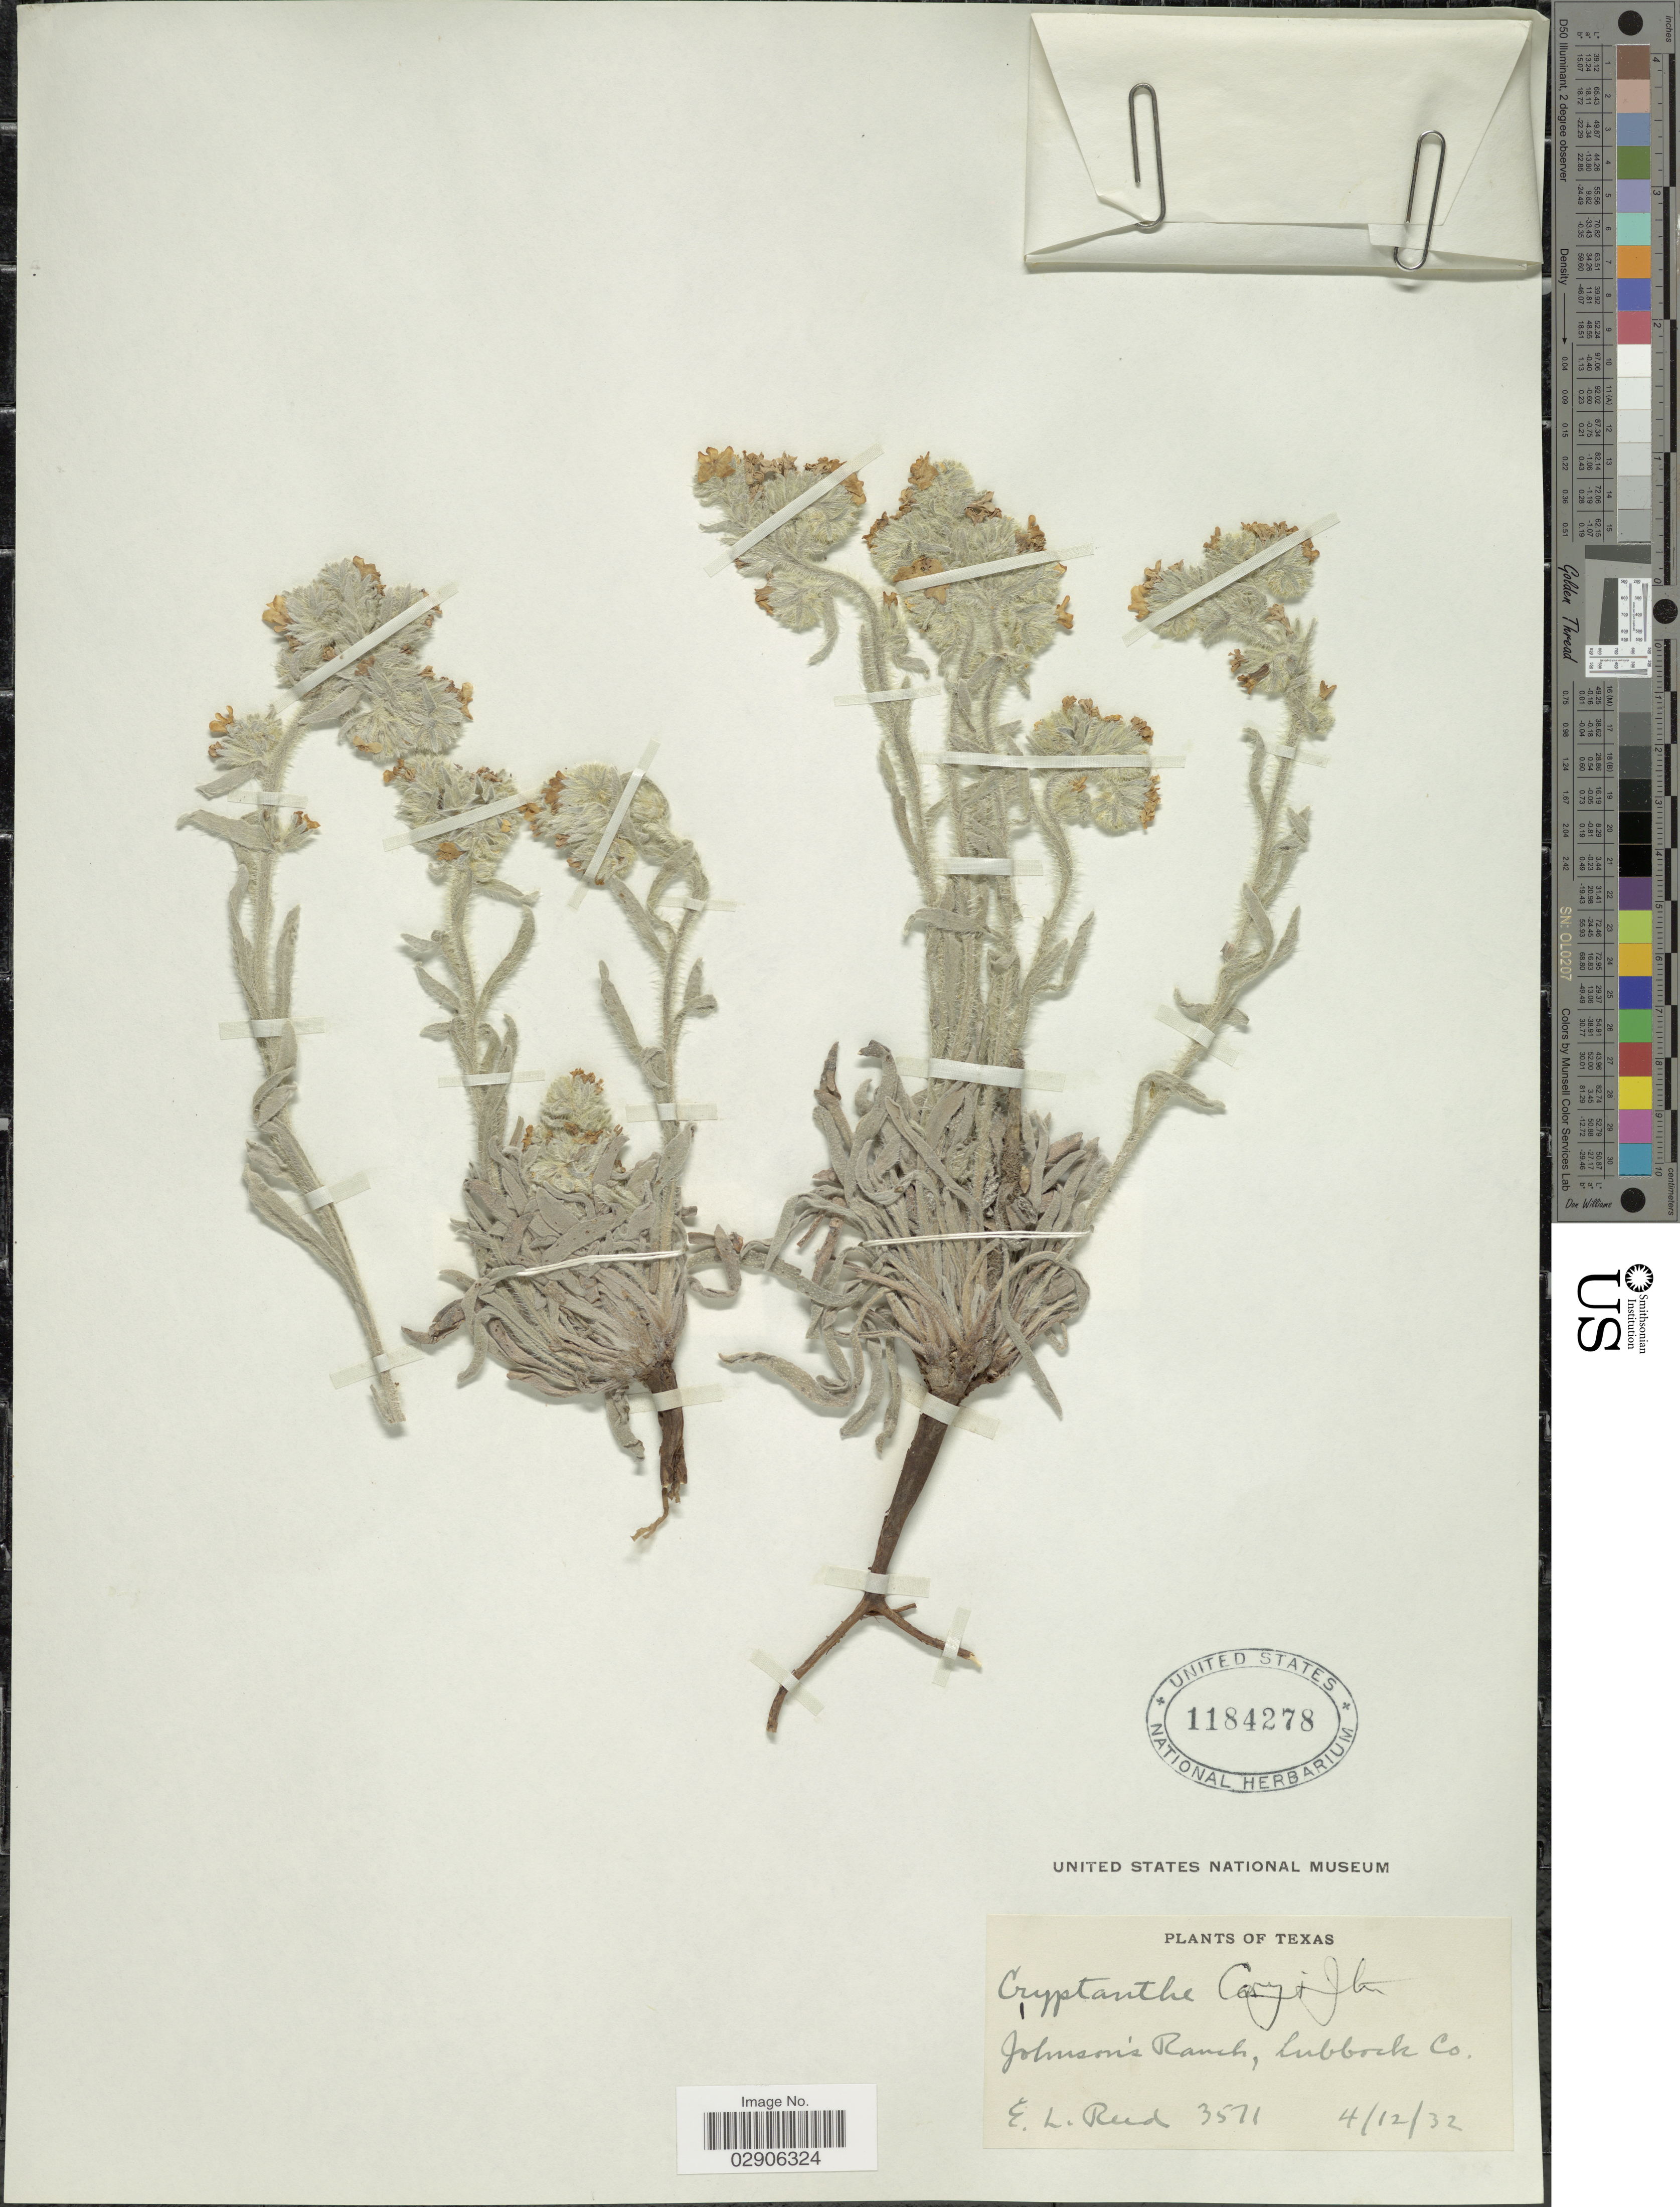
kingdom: Plantae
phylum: Tracheophyta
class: Magnoliopsida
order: Boraginales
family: Boraginaceae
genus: Oreocarya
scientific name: Oreocarya palmeri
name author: (A. Gray) Greene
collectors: E. Reed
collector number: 3571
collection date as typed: Transcribed d/m/y: 12/4/32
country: United States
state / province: Texas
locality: Johnson's Ranch, Lubbock Co.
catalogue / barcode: US 1184278